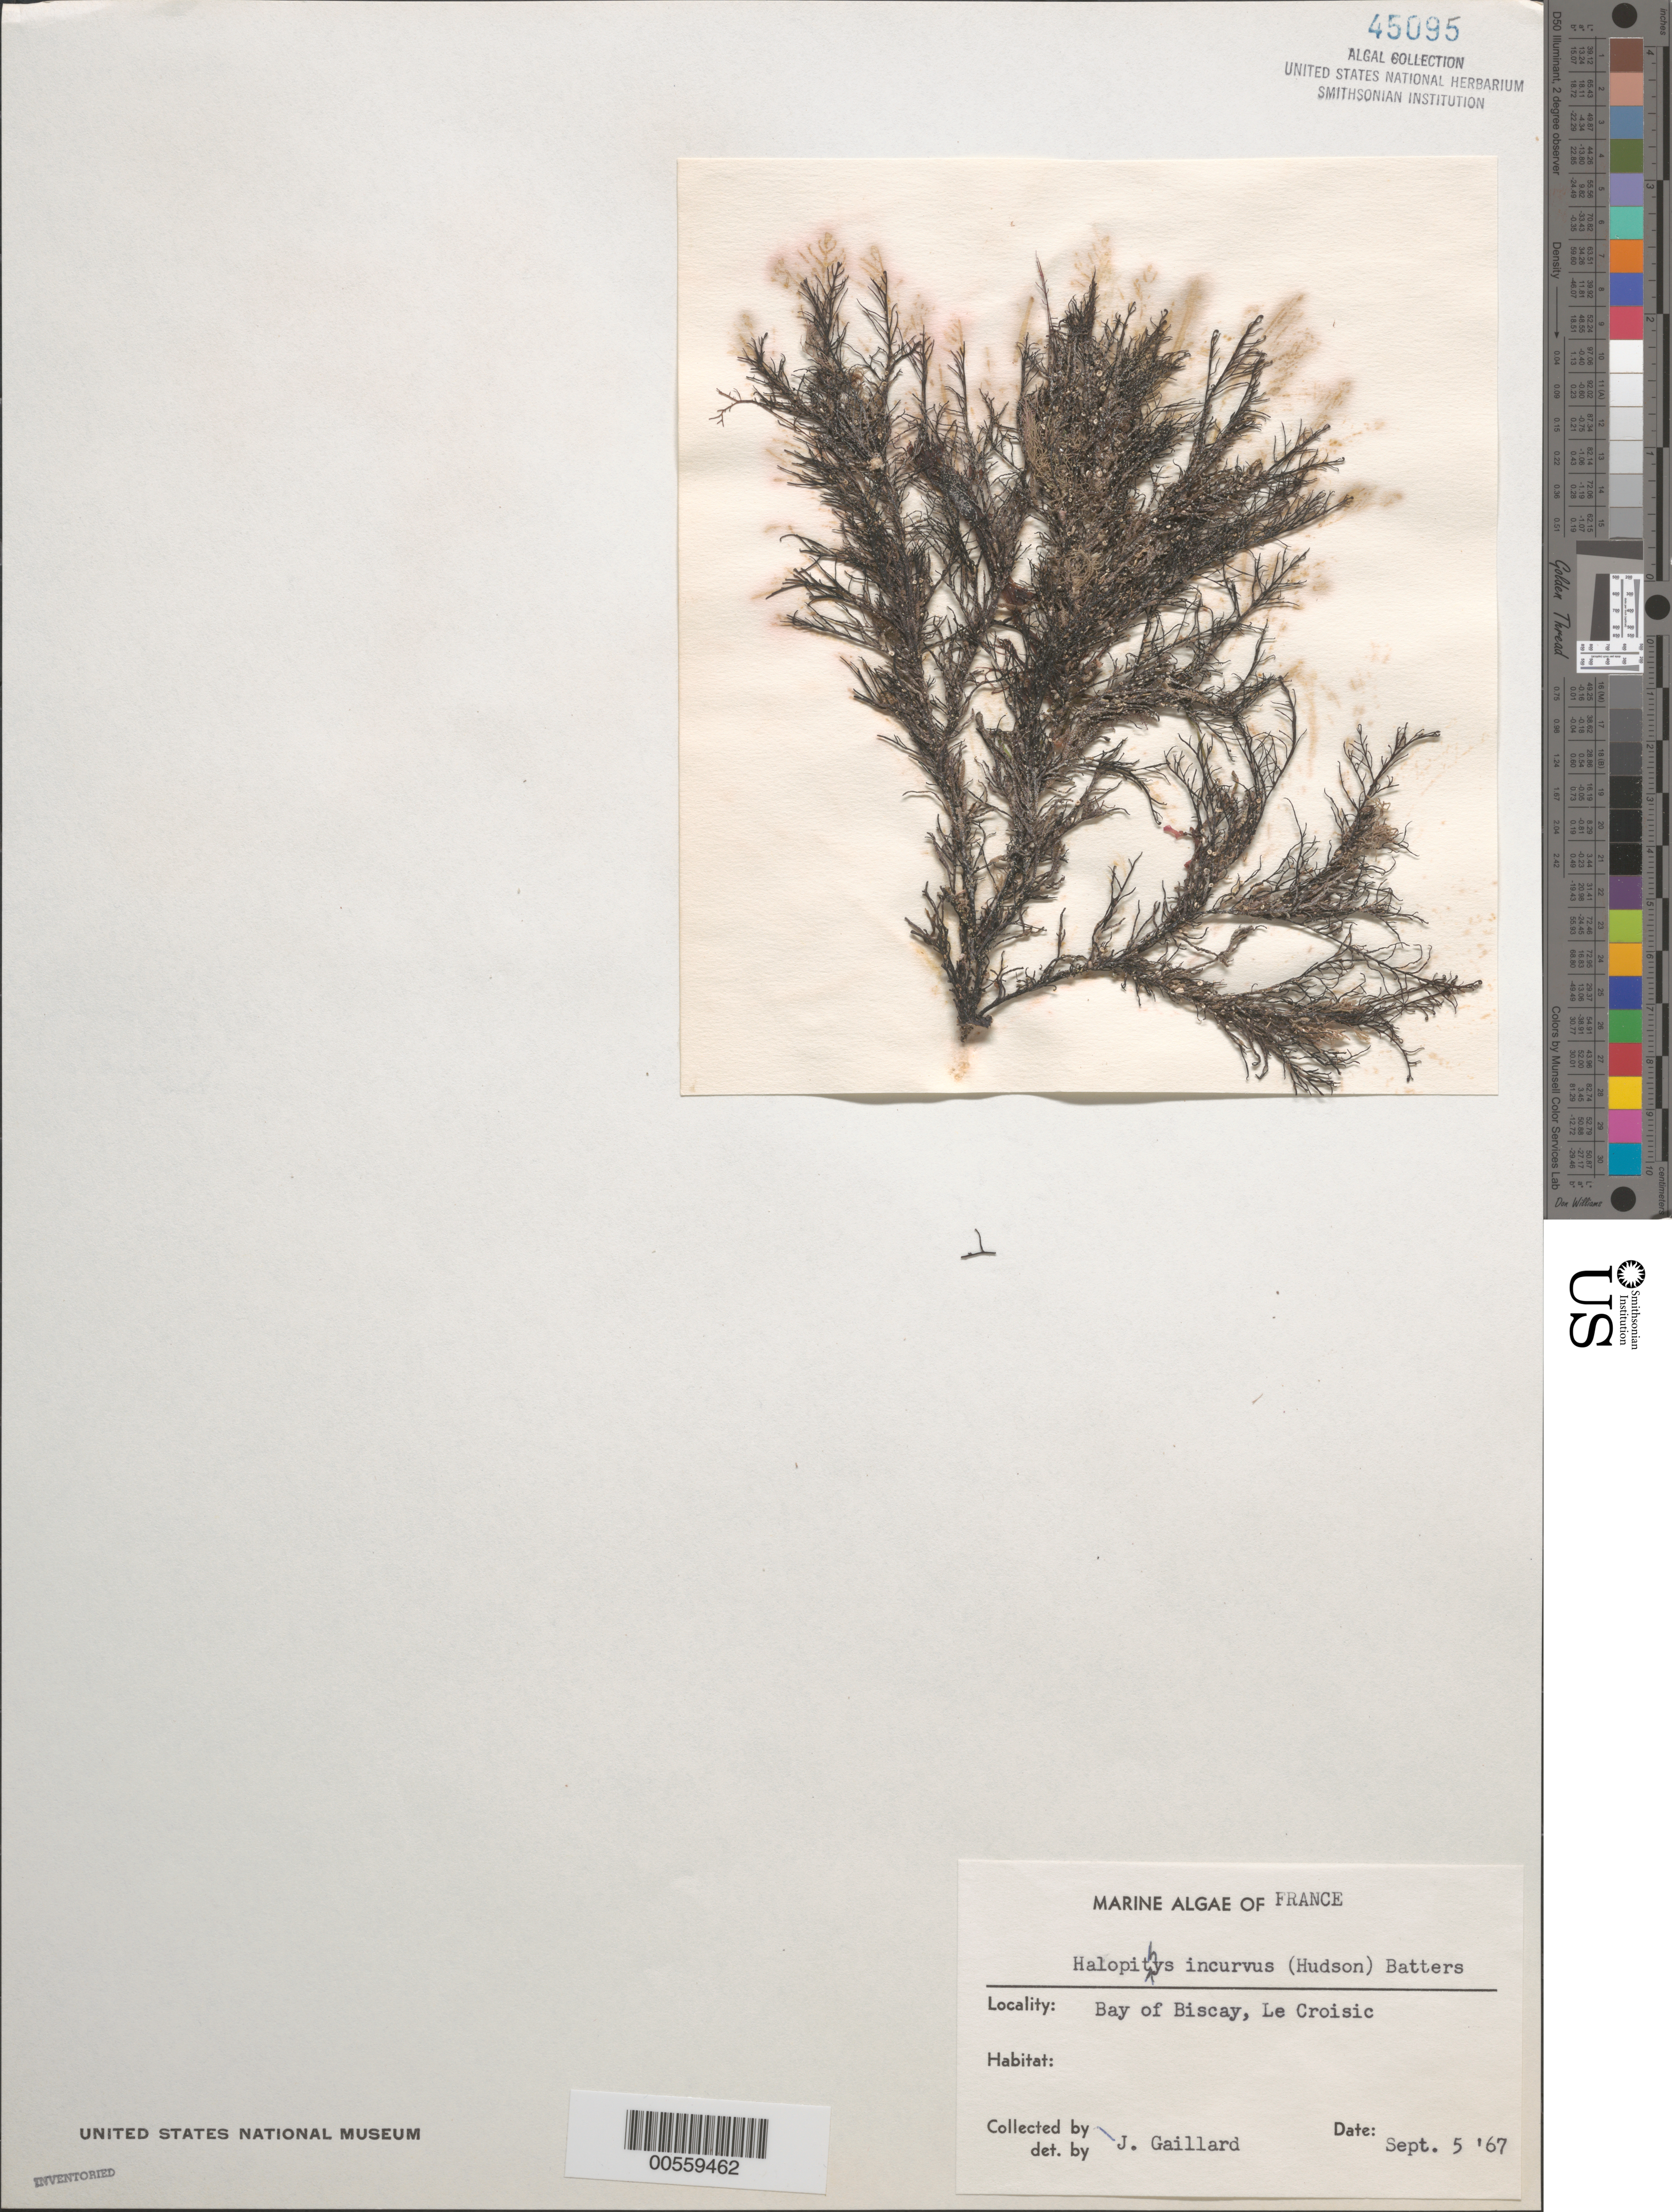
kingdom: Plantae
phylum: Rhodophyta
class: Florideophyceae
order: Ceramiales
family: Rhodomelaceae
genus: Halopithys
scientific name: Halopithys incurvus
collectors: J. Gaillard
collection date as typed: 05 Sep 1967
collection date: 1967-09-05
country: France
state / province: Pays de la Loire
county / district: Loire-Atlantique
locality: Le Croisic, Bay of Biscay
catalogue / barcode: US 45095